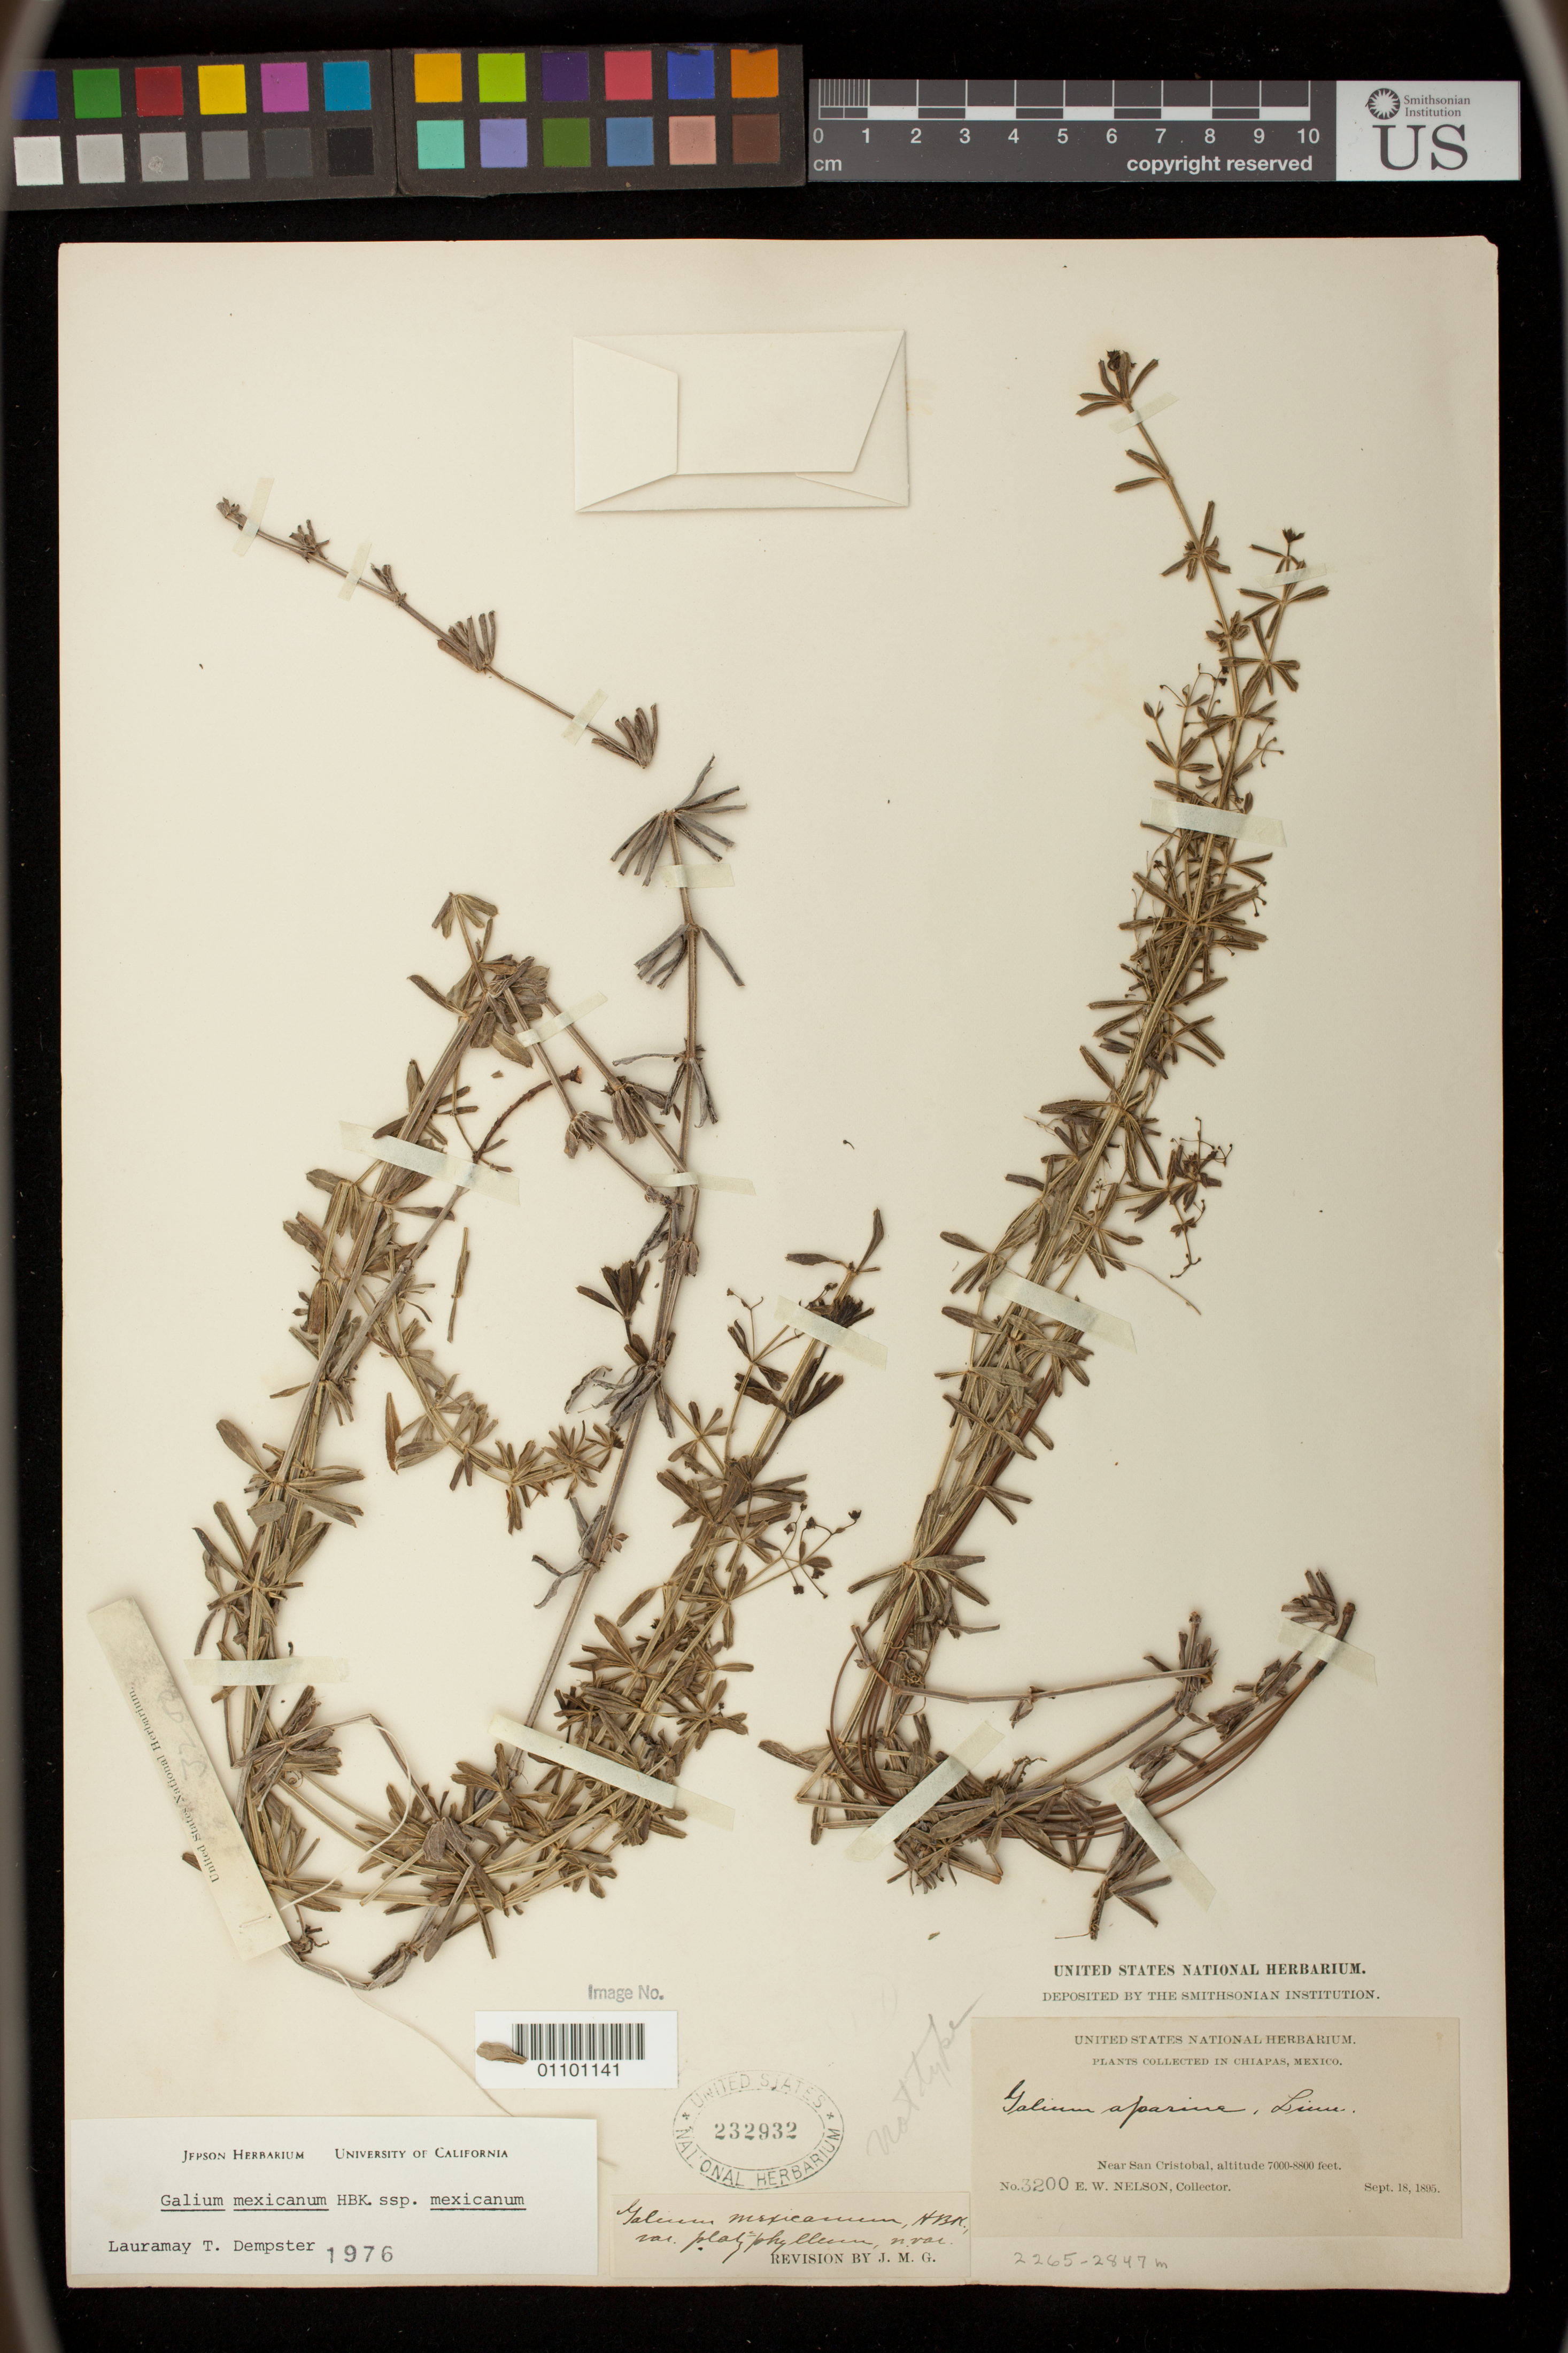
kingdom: Plantae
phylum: Tracheophyta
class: Magnoliopsida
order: Gentianales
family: Rubiaceae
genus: Galium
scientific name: Galium mexicanum var. platyphyllum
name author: Greenm.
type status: Syntype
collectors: E. W. Nelson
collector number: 3200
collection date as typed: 18 Sep 1895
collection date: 1895-09-18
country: Mexico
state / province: Chiapas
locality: Near San Cristóbal.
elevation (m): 2134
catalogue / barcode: US 232932